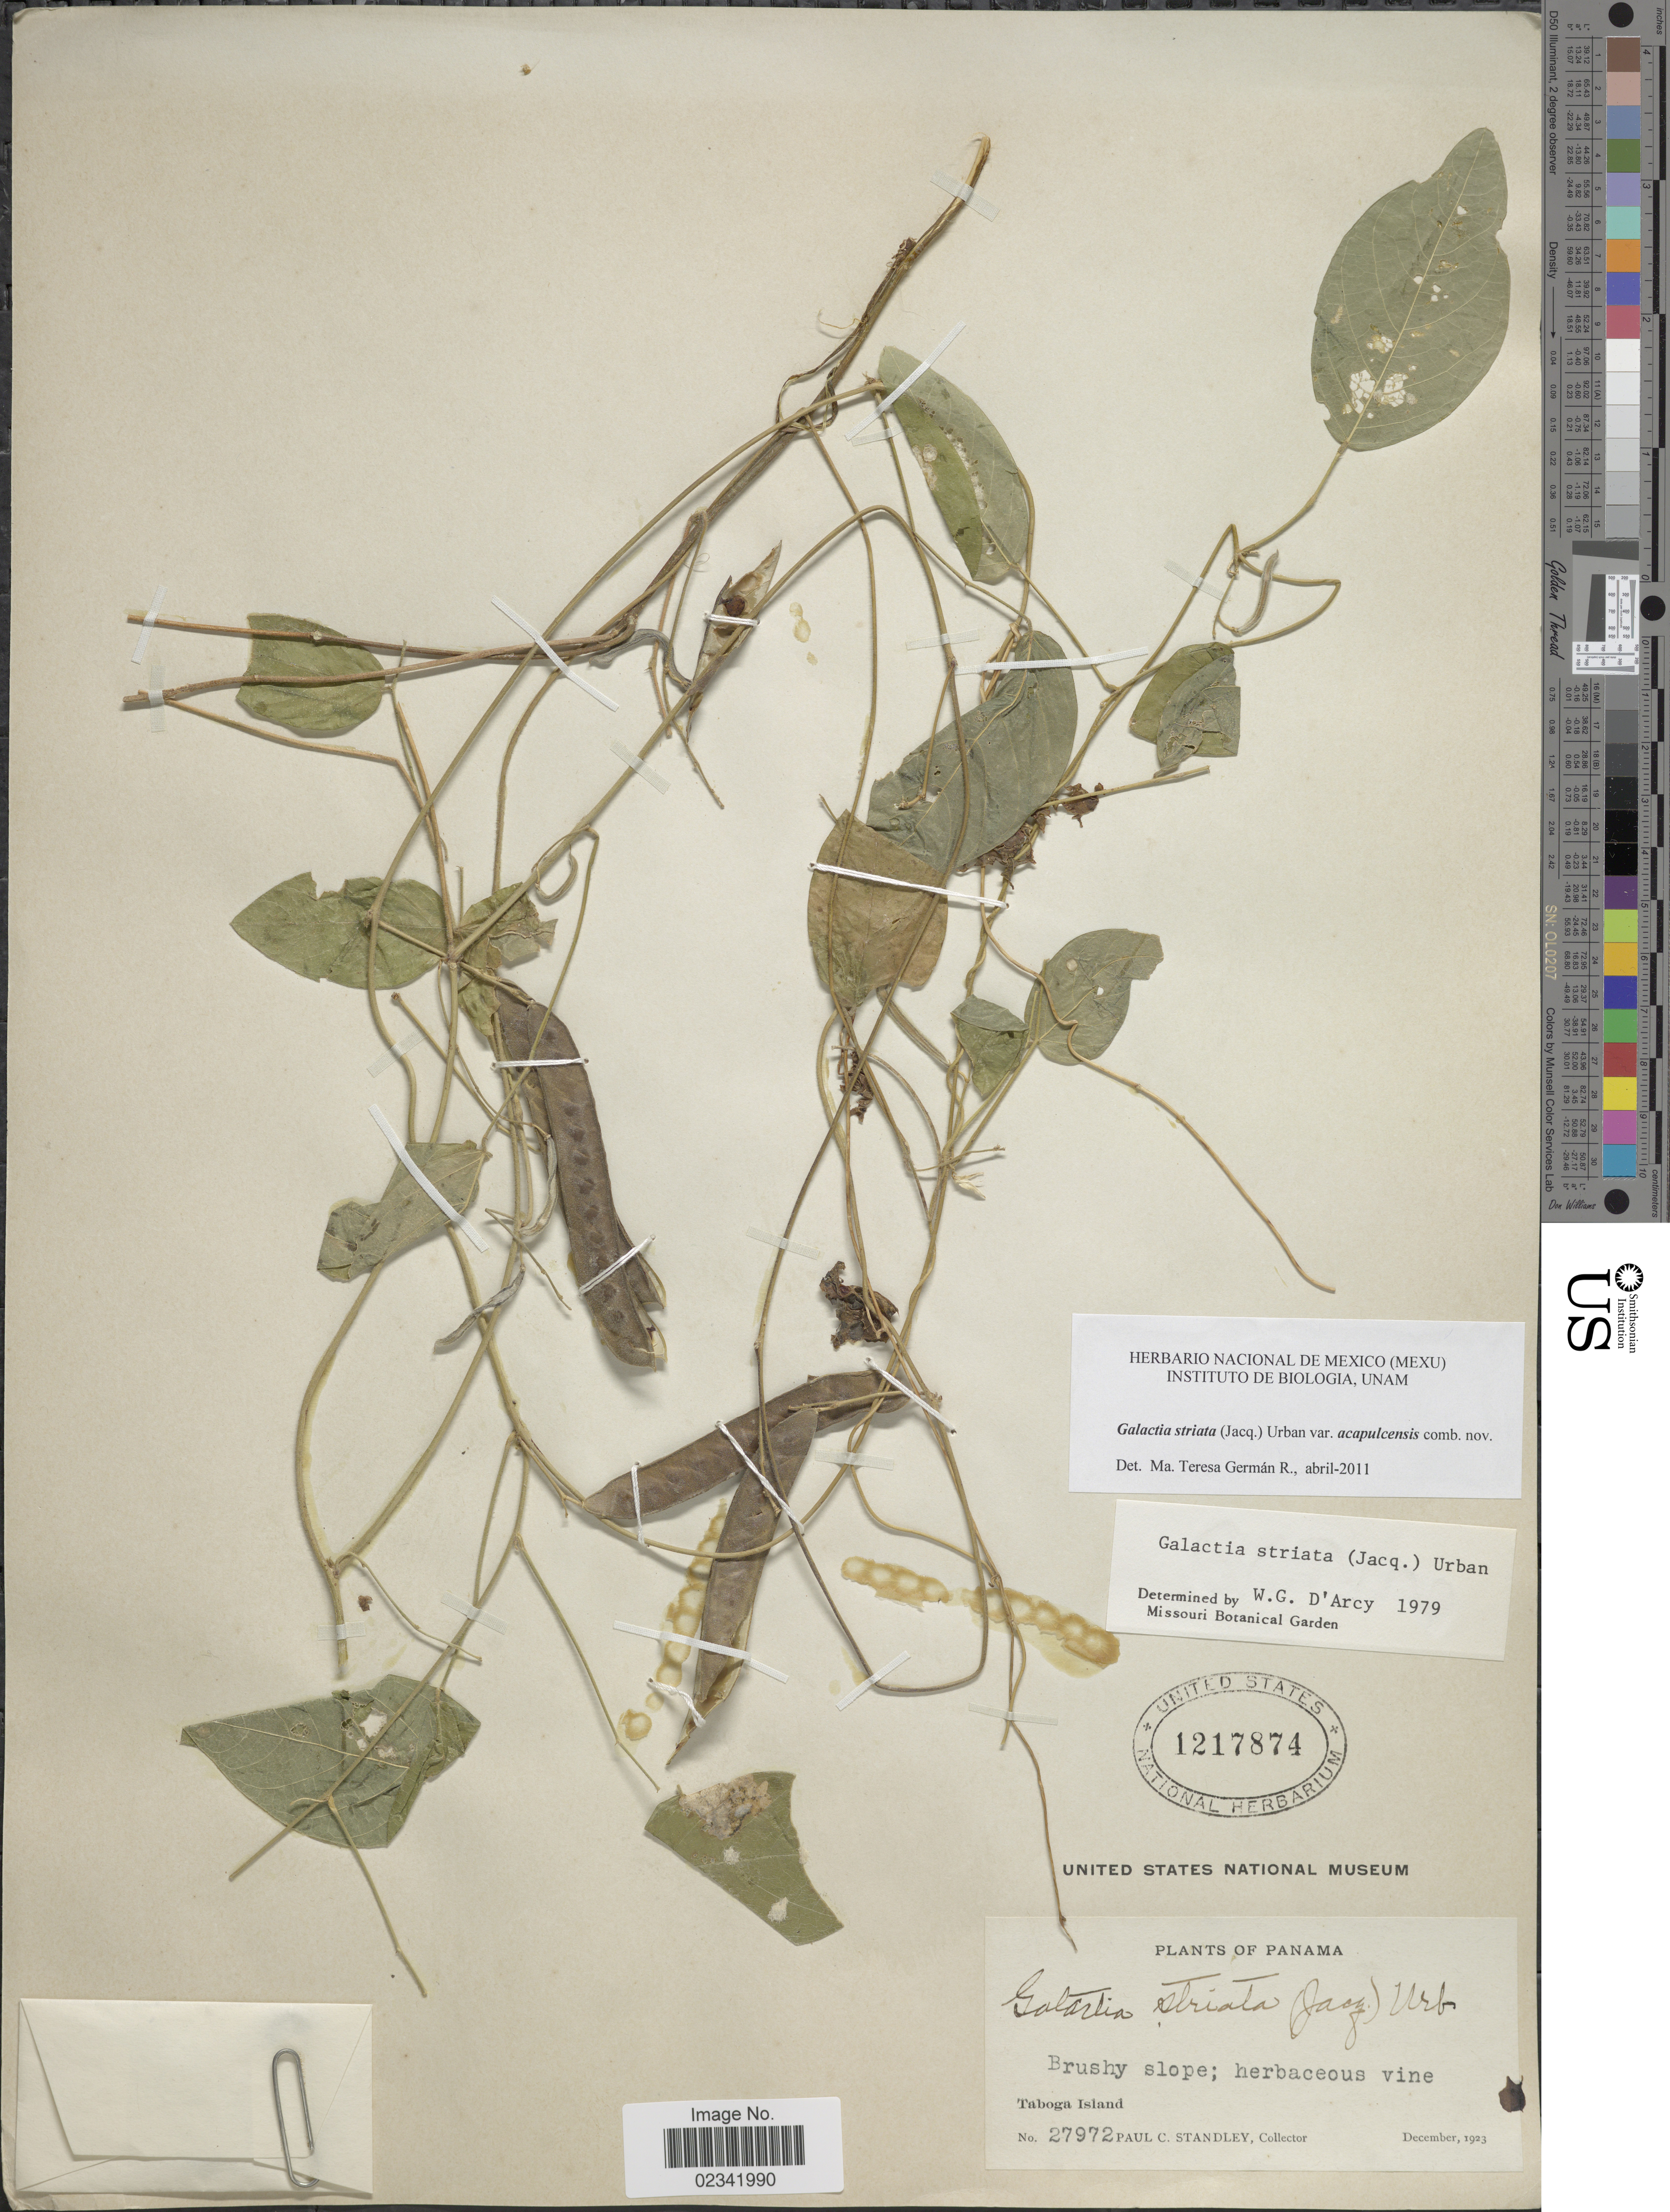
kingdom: Plantae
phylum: Tracheophyta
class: Magnoliopsida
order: Fabales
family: Fabaceae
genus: Galactia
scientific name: Galactia acapulcensis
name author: Rose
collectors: P. C. Standley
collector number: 27972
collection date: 1923-12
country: Panama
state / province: Panamá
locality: Taboga Island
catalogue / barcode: US 1217874